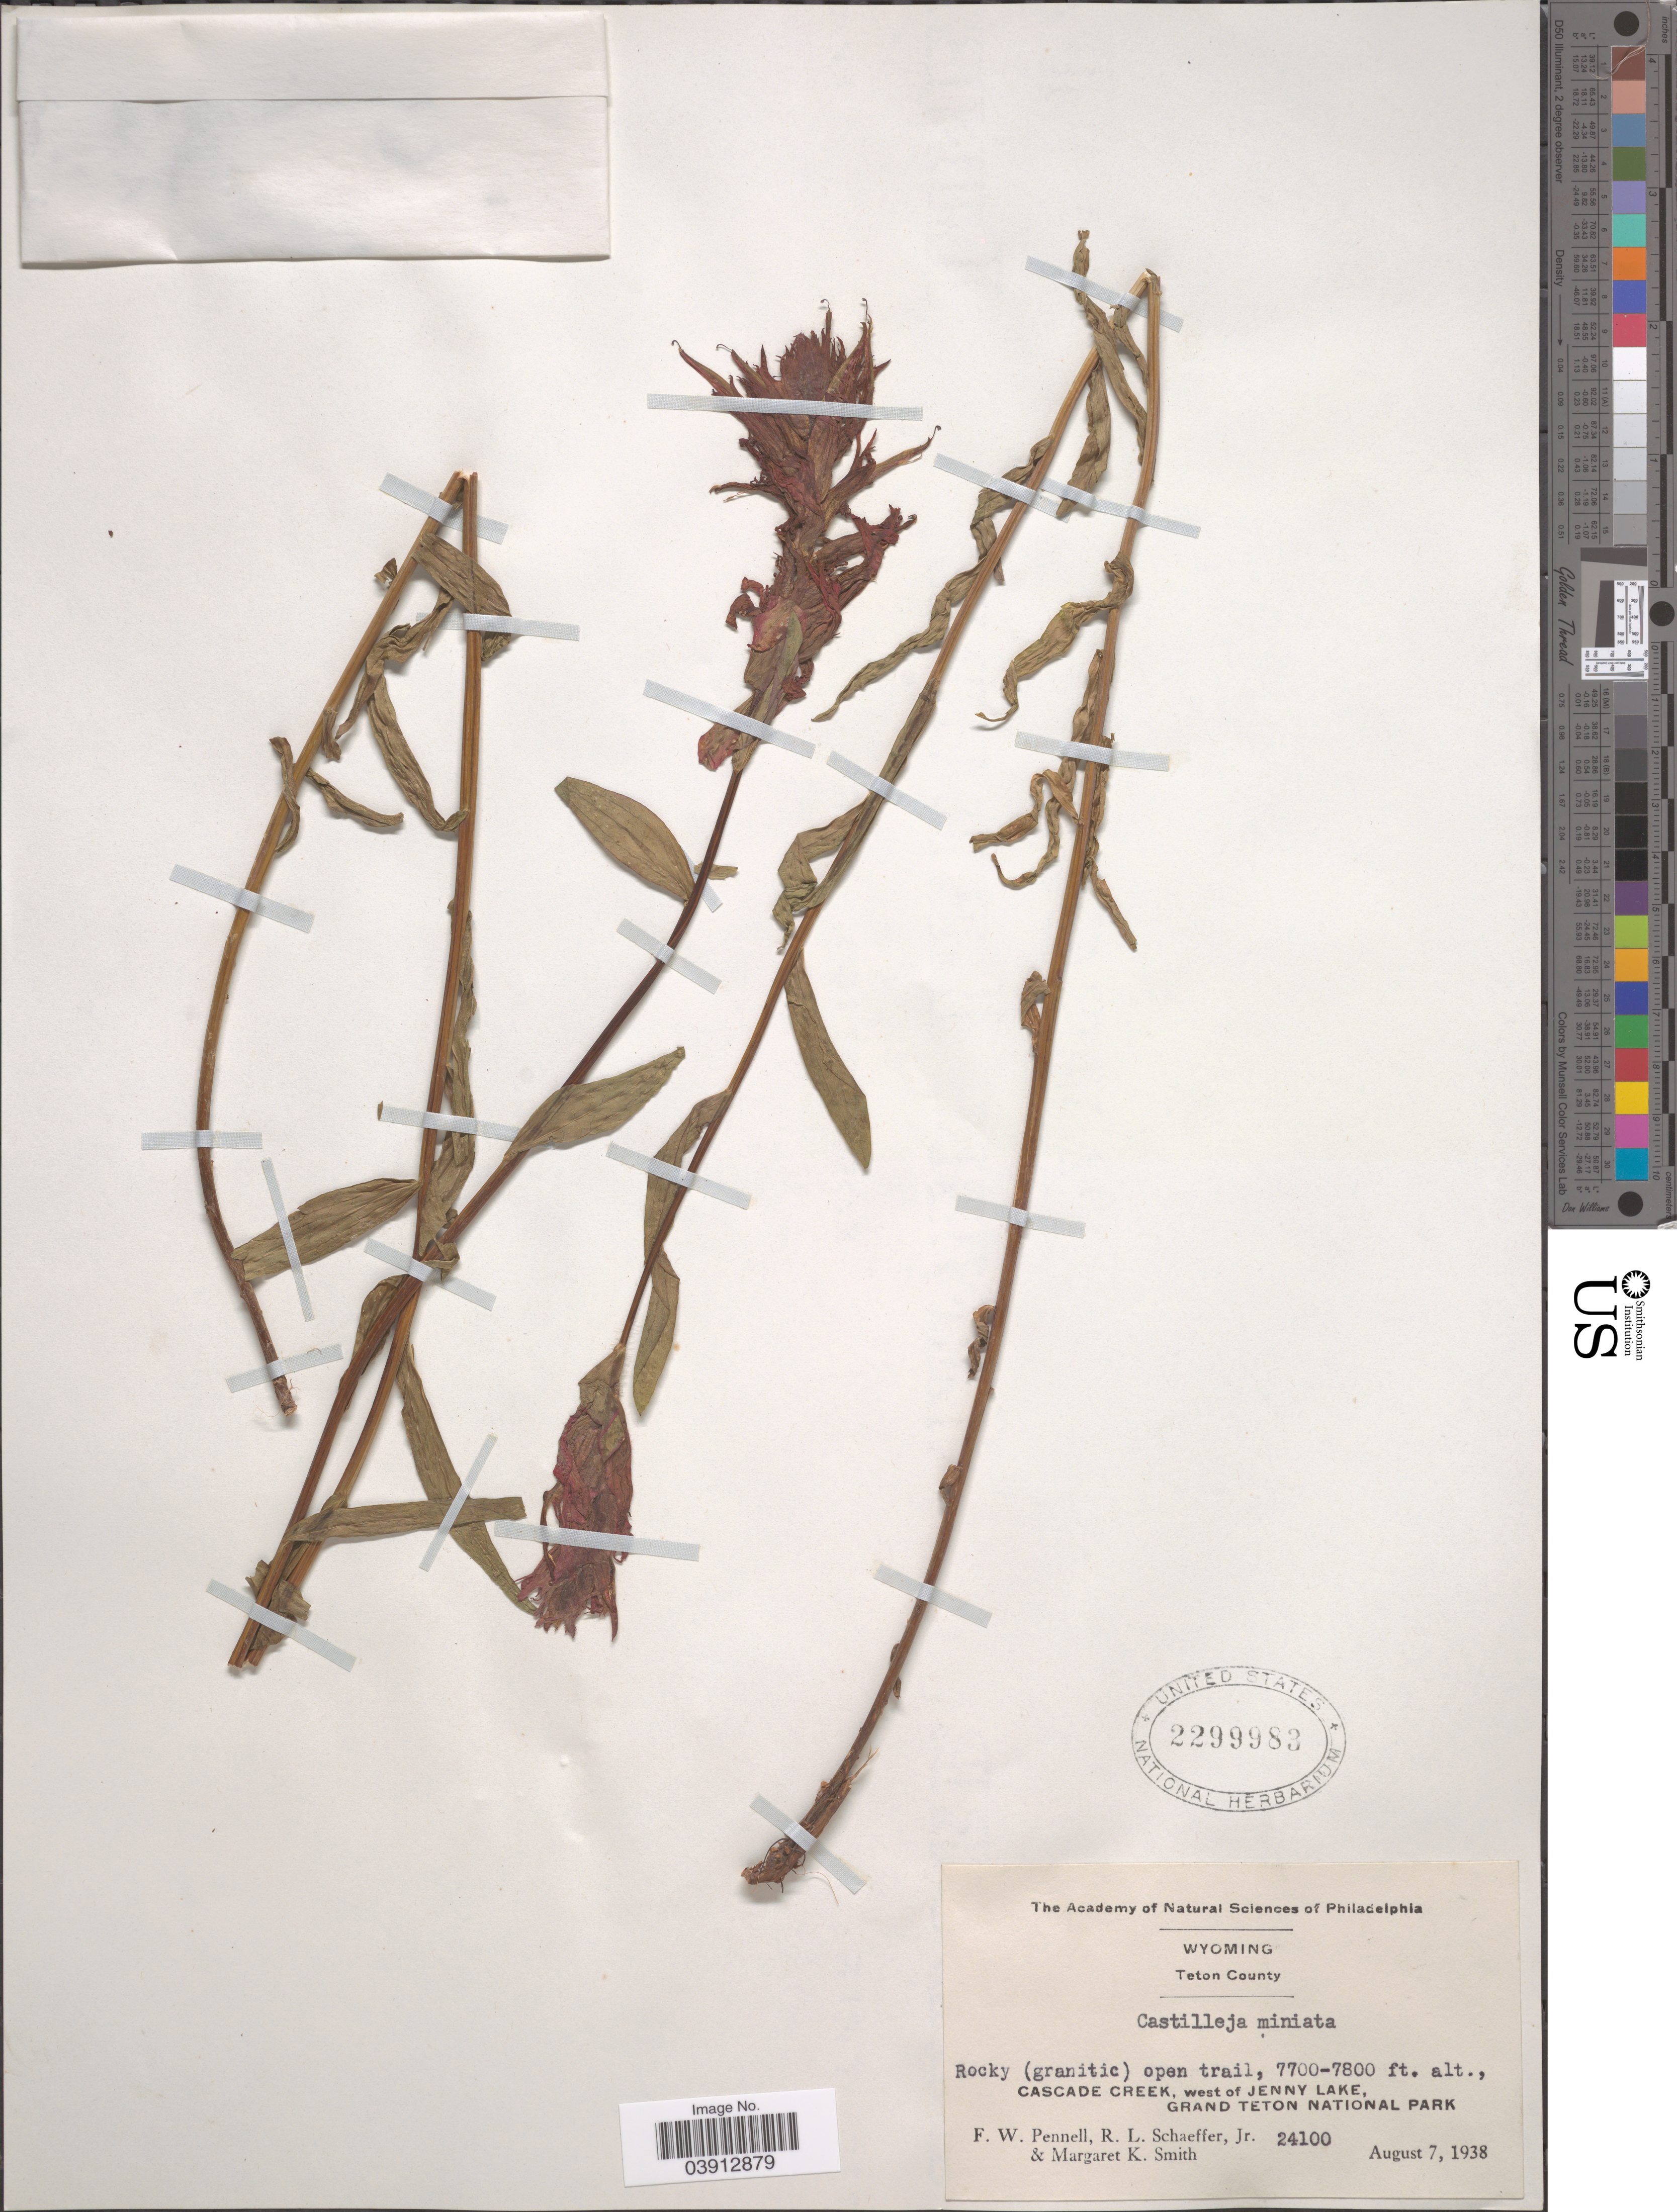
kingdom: Plantae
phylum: Tracheophyta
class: Magnoliopsida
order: Lamiales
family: Orobanchaceae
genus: Castilleja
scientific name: Castilleja miniata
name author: Douglas ex Hook.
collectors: F. W. Pennell, R. L. Schaeffer Jr. & M. Smith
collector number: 24100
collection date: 1938-08-07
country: United States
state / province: Wyoming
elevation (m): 2347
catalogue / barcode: US 2299983